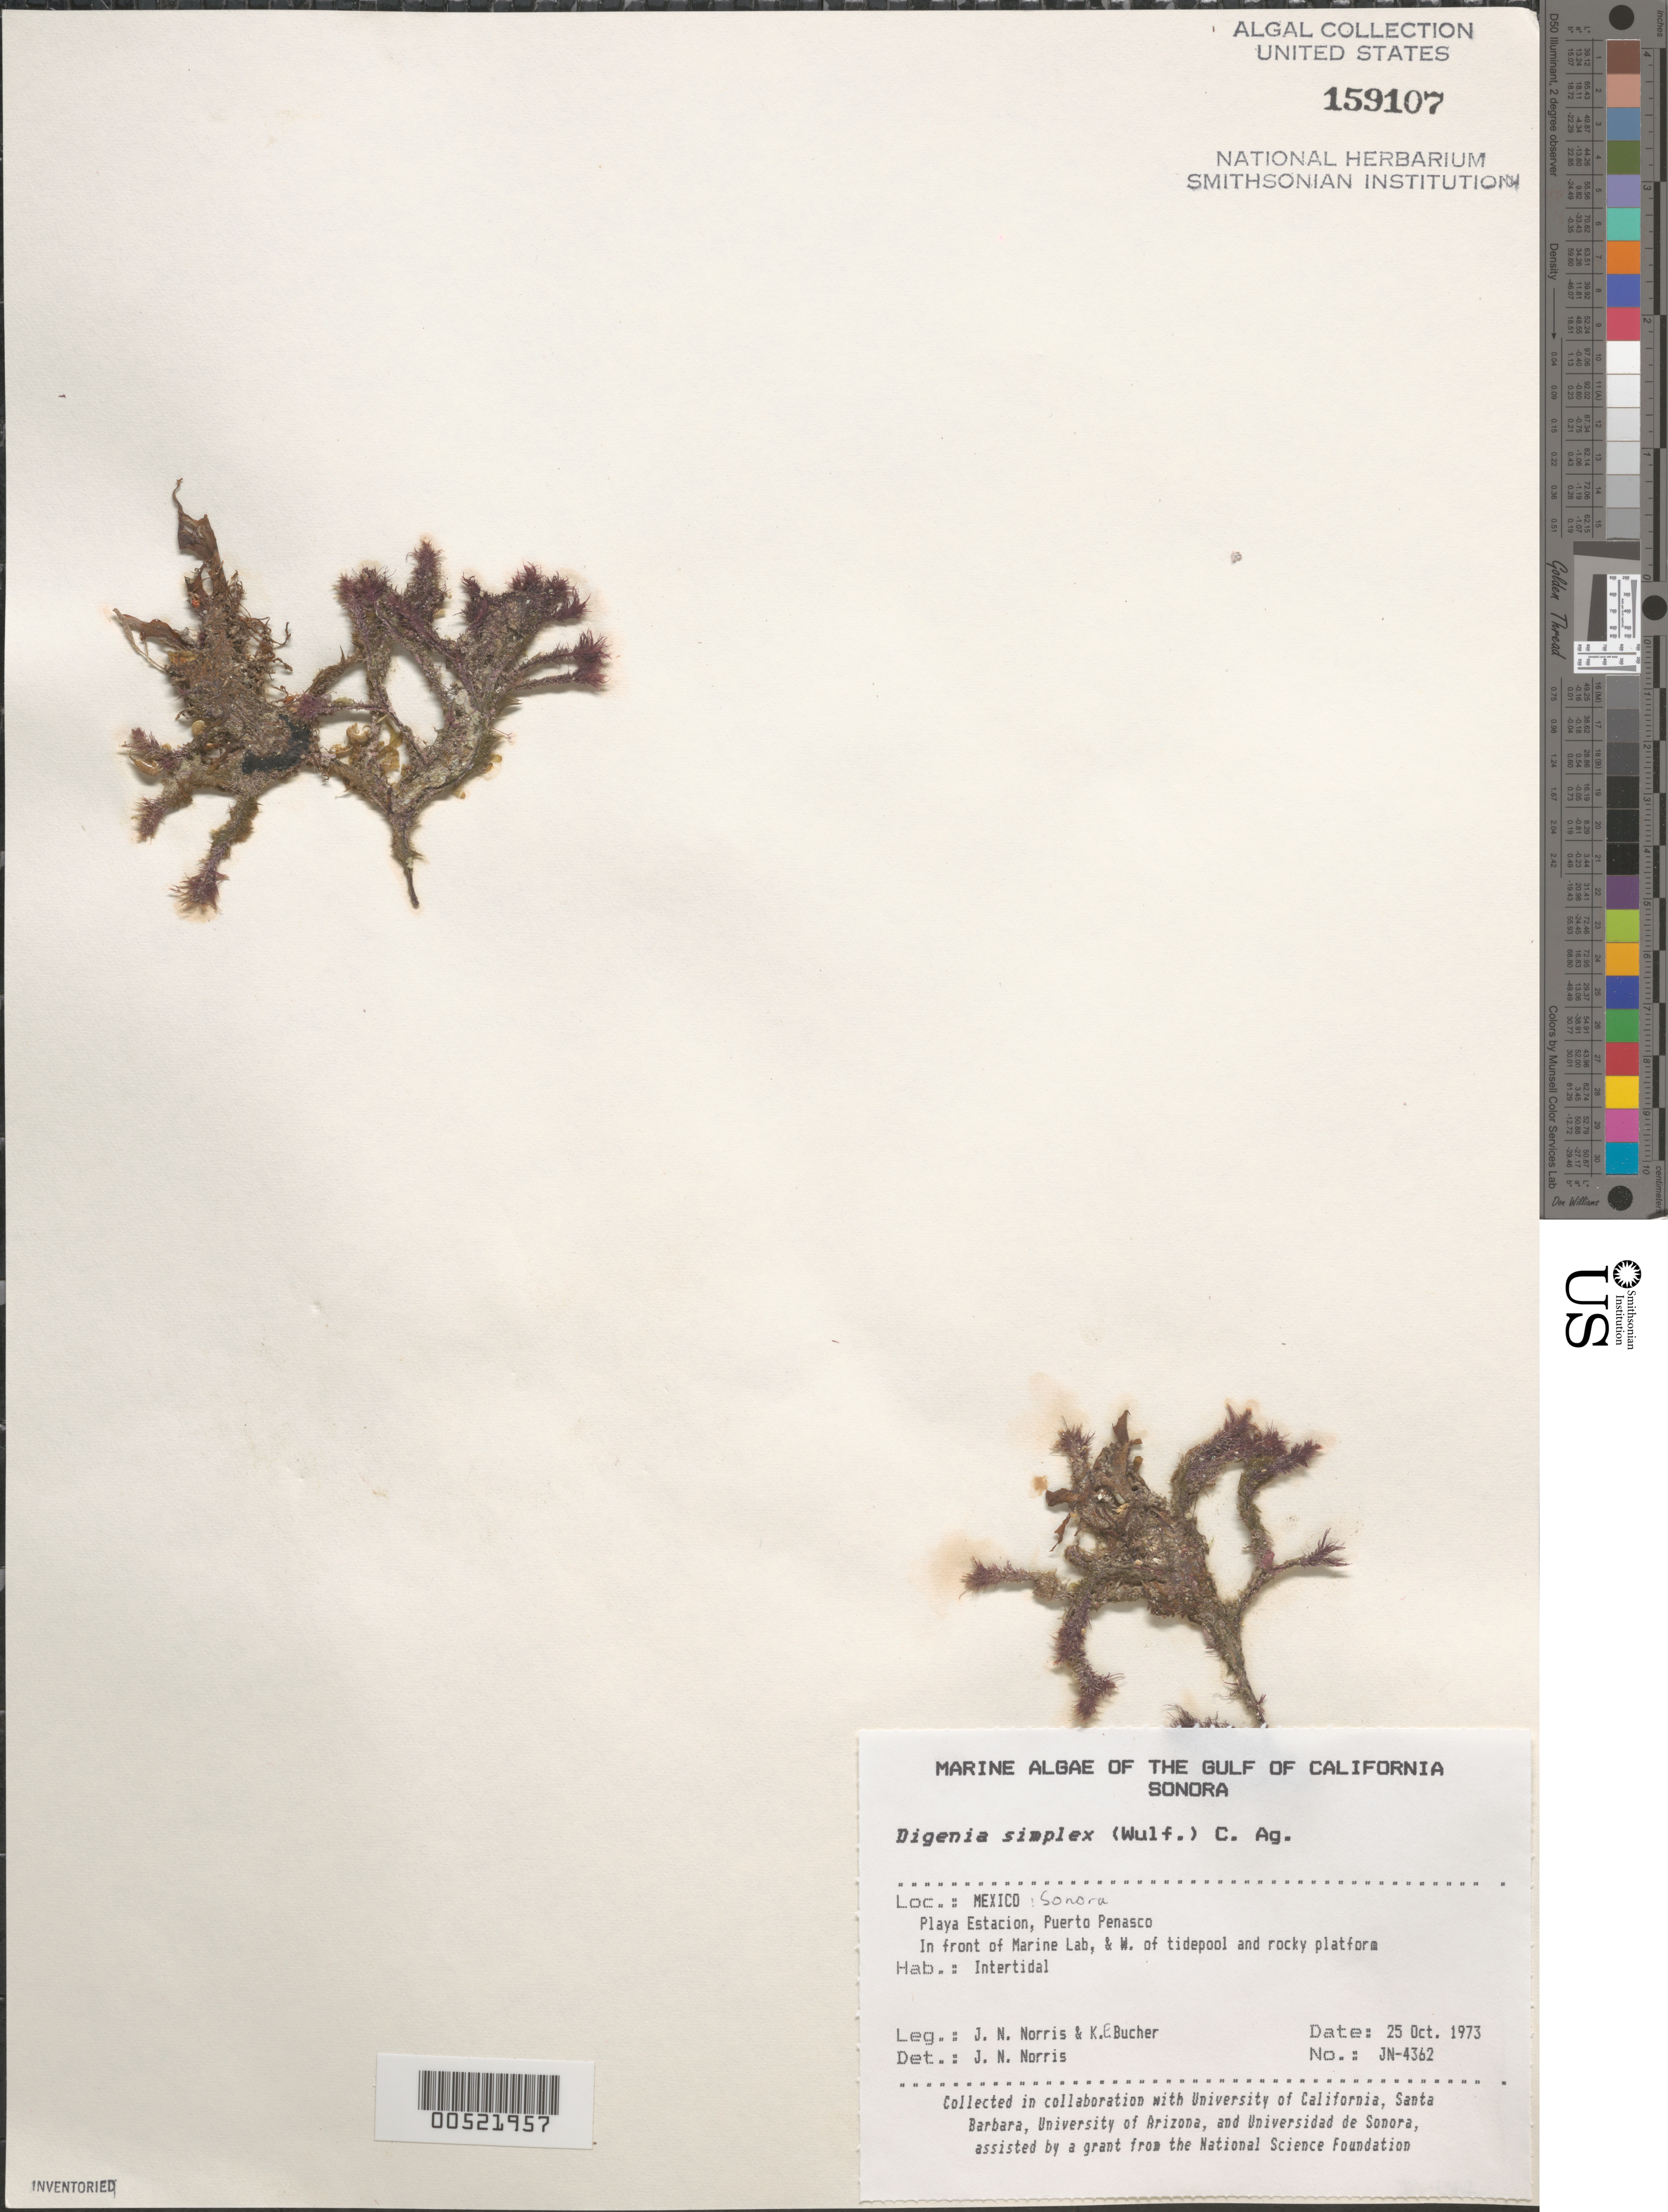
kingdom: Plantae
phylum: Rhodophyta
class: Florideophyceae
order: Ceramiales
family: Rhodomelaceae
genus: Digenea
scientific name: Digenea simplex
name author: (Wulfen) C. Agardh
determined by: Norris, James N.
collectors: J. N. Norris & K. E. Bucher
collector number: JN-4362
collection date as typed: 25 Oct 1973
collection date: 1973-10-25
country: Mexico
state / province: Sonora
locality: Playa Estacion, Puerto Penasco, marine laboratory station shore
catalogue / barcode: US 159107